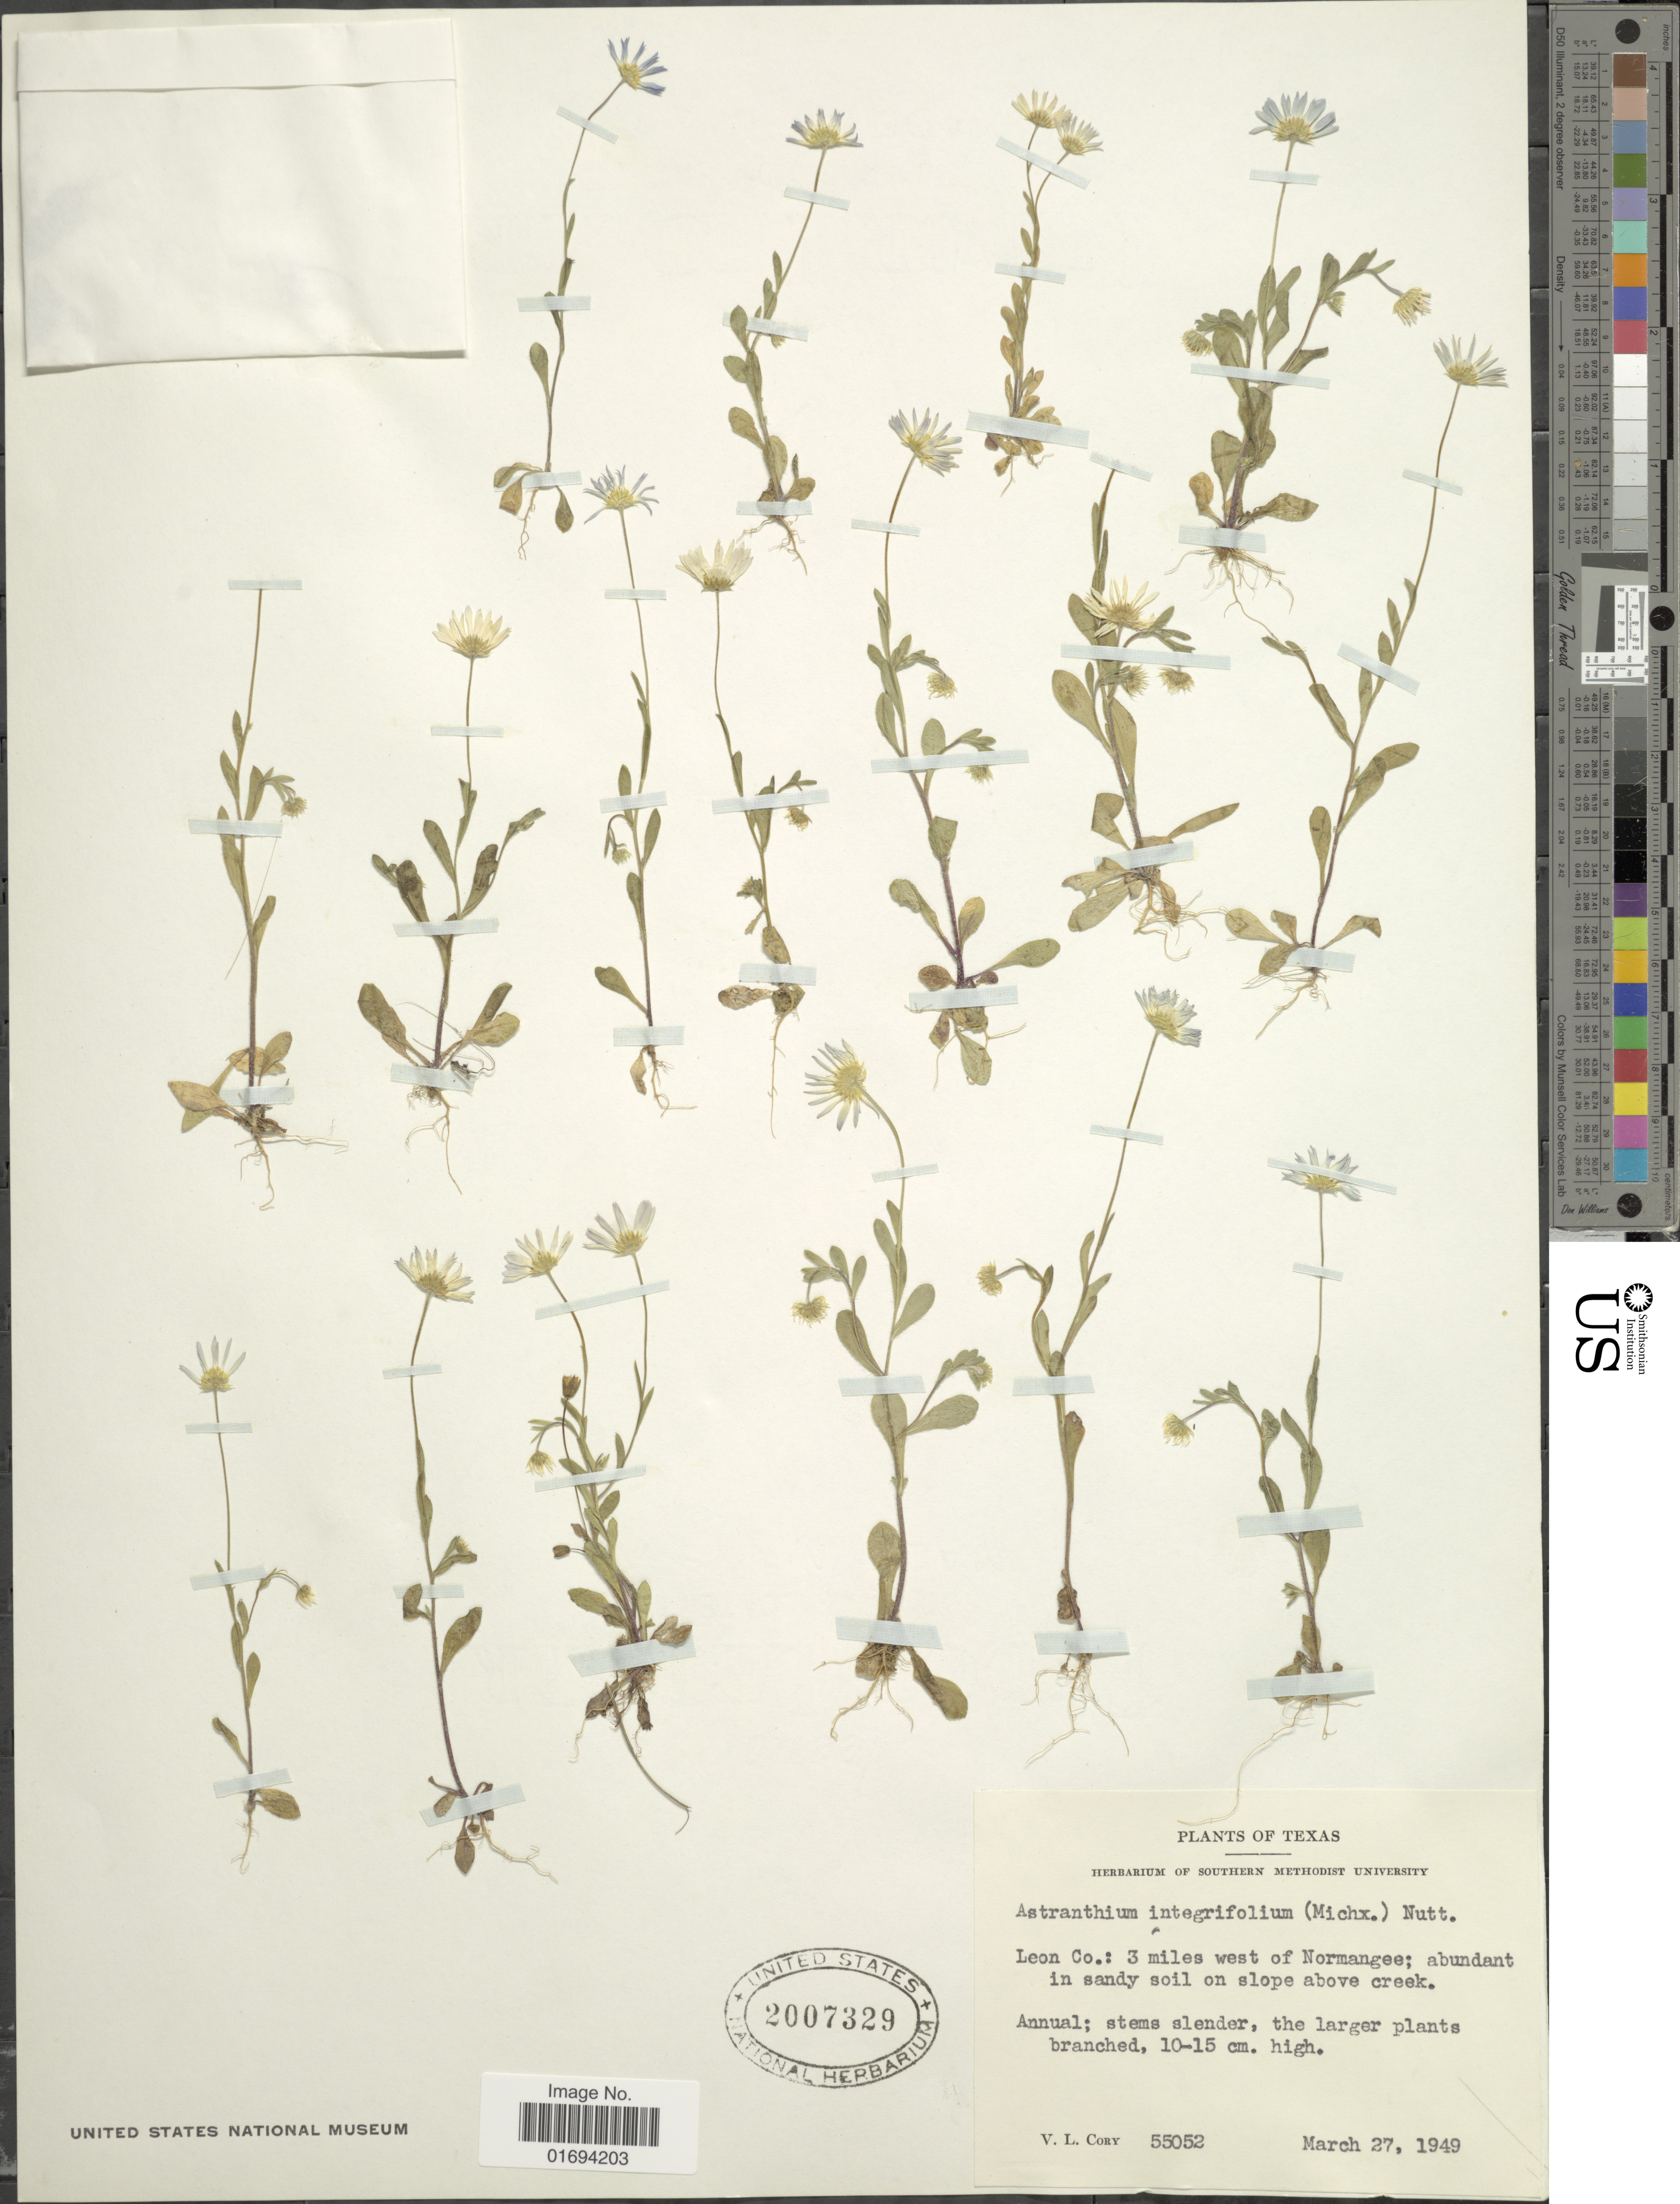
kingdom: Plantae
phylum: Tracheophyta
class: Magnoliopsida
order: Asterales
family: Asteraceae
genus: Astranthium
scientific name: Astranthium integrifolium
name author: (Michx.) Nutt.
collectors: V. Cory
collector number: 55052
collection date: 1949-03-27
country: United States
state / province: Texas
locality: Leon Co.: 3 miles west of Normanges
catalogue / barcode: US 2007329